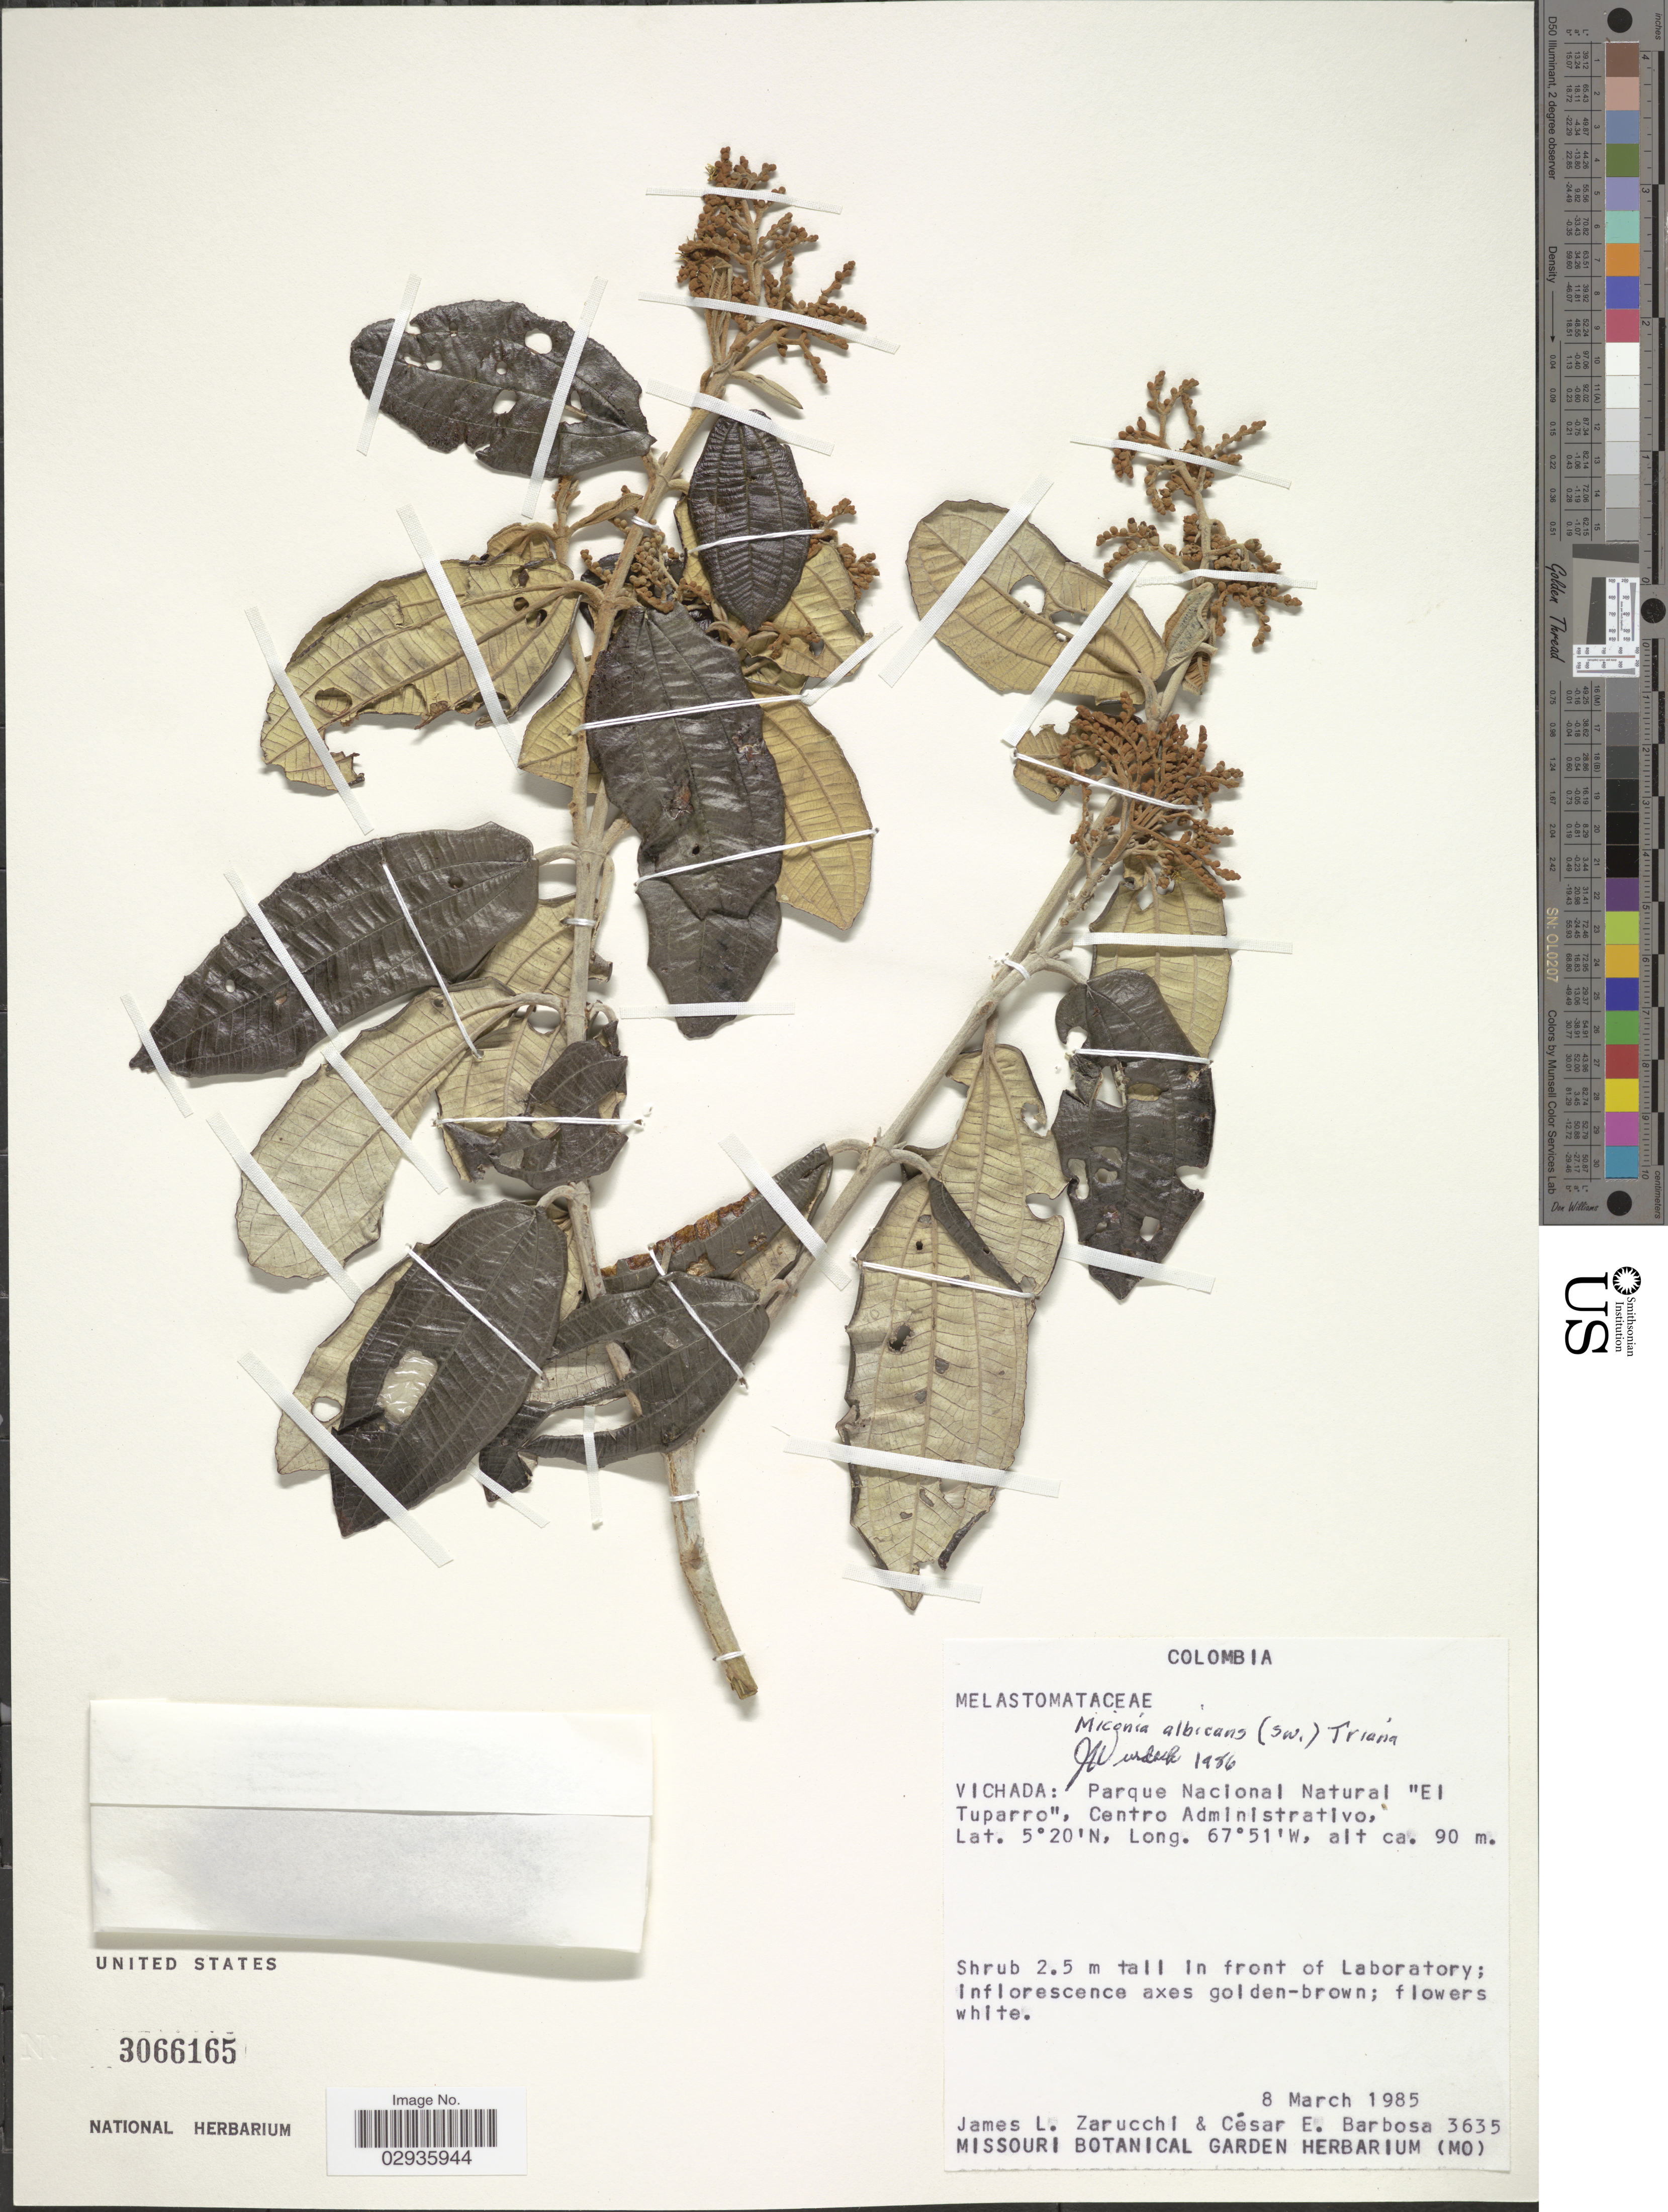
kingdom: Plantae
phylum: Tracheophyta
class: Magnoliopsida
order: Myrtales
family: Melastomataceae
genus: Miconia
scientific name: Miconia albicans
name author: (Sw.) Steud.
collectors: J. L. Zarucchi & C. E. Barbosa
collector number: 3635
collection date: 1985-03-08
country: Colombia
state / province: Vichada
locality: Parque Nacional Natural "El Tuparro", Centro Administrativo.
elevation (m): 90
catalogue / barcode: US 3066165